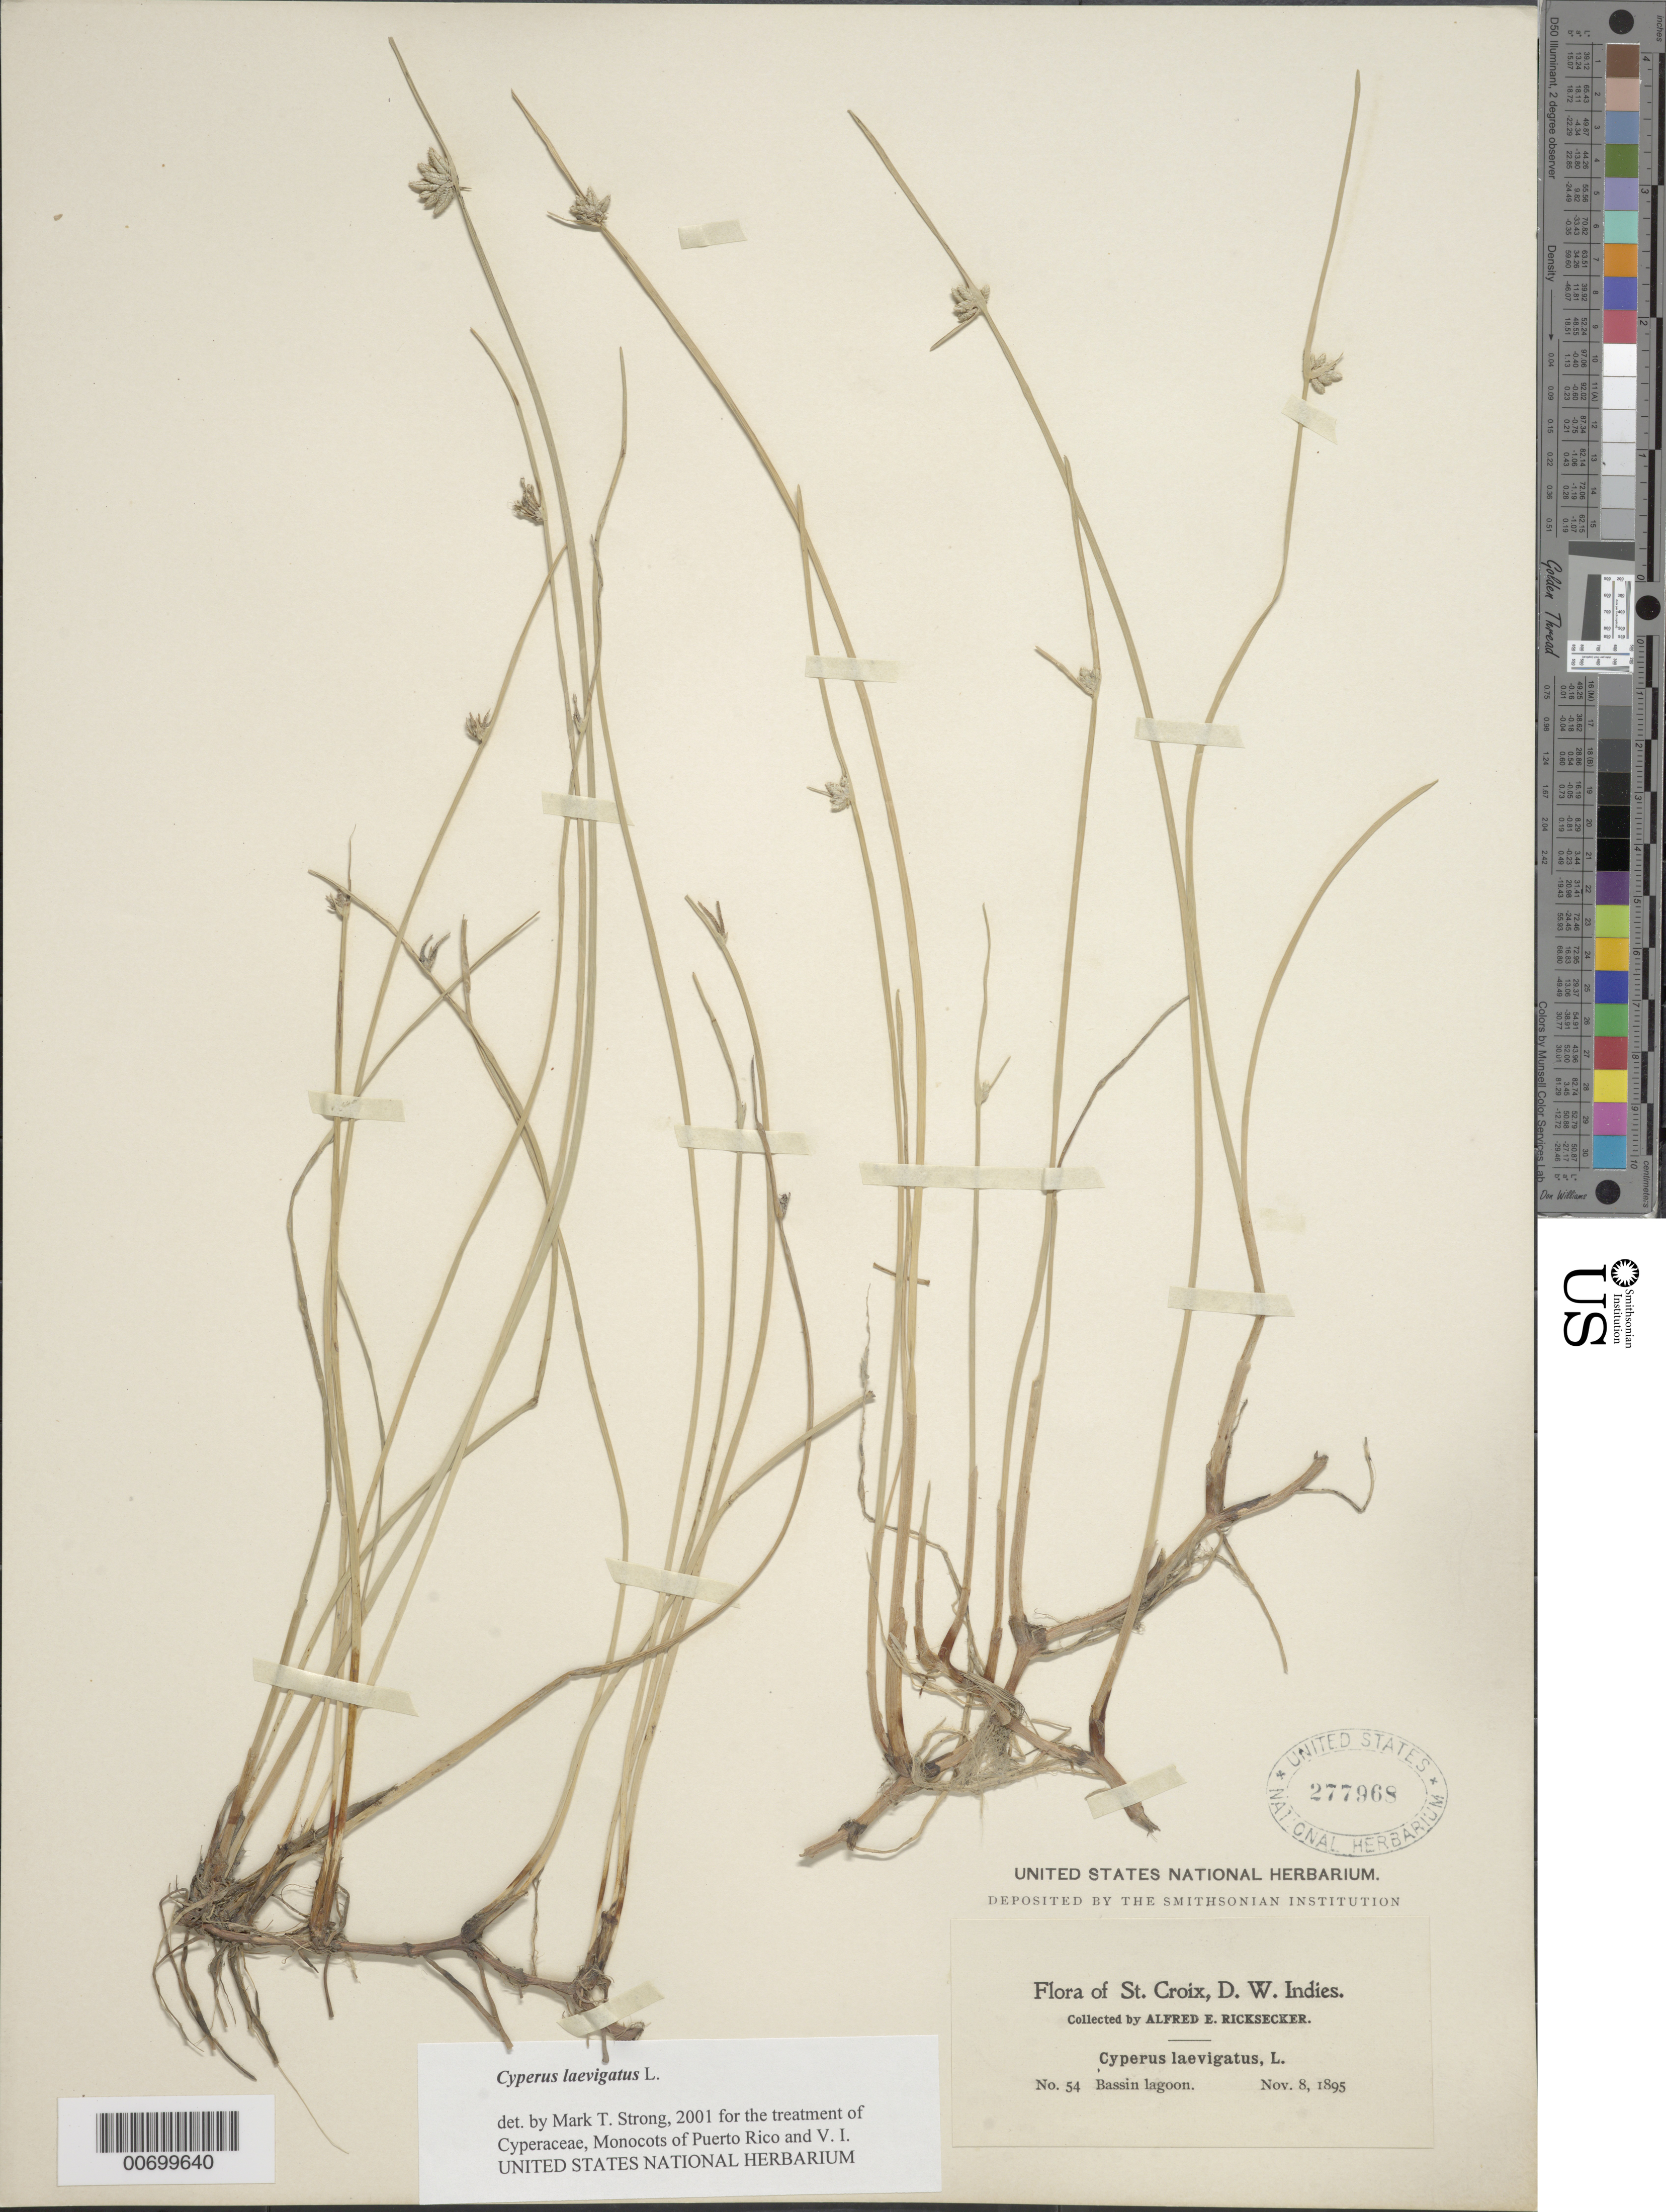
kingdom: Plantae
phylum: Tracheophyta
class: Liliopsida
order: Poales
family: Cyperaceae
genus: Cyperus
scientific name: Cyperus laevigatus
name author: L.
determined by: Strong, M. T., (US), Smithsonian Institution - National Museum of Natural History (UNITED STATES)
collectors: A. E. Ricksecker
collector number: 54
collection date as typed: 08 Nov 1895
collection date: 1895-11-08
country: U.S. Virgin Islands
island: St. Croix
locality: St. Croix: Bassin Lagoon.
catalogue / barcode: US 277968